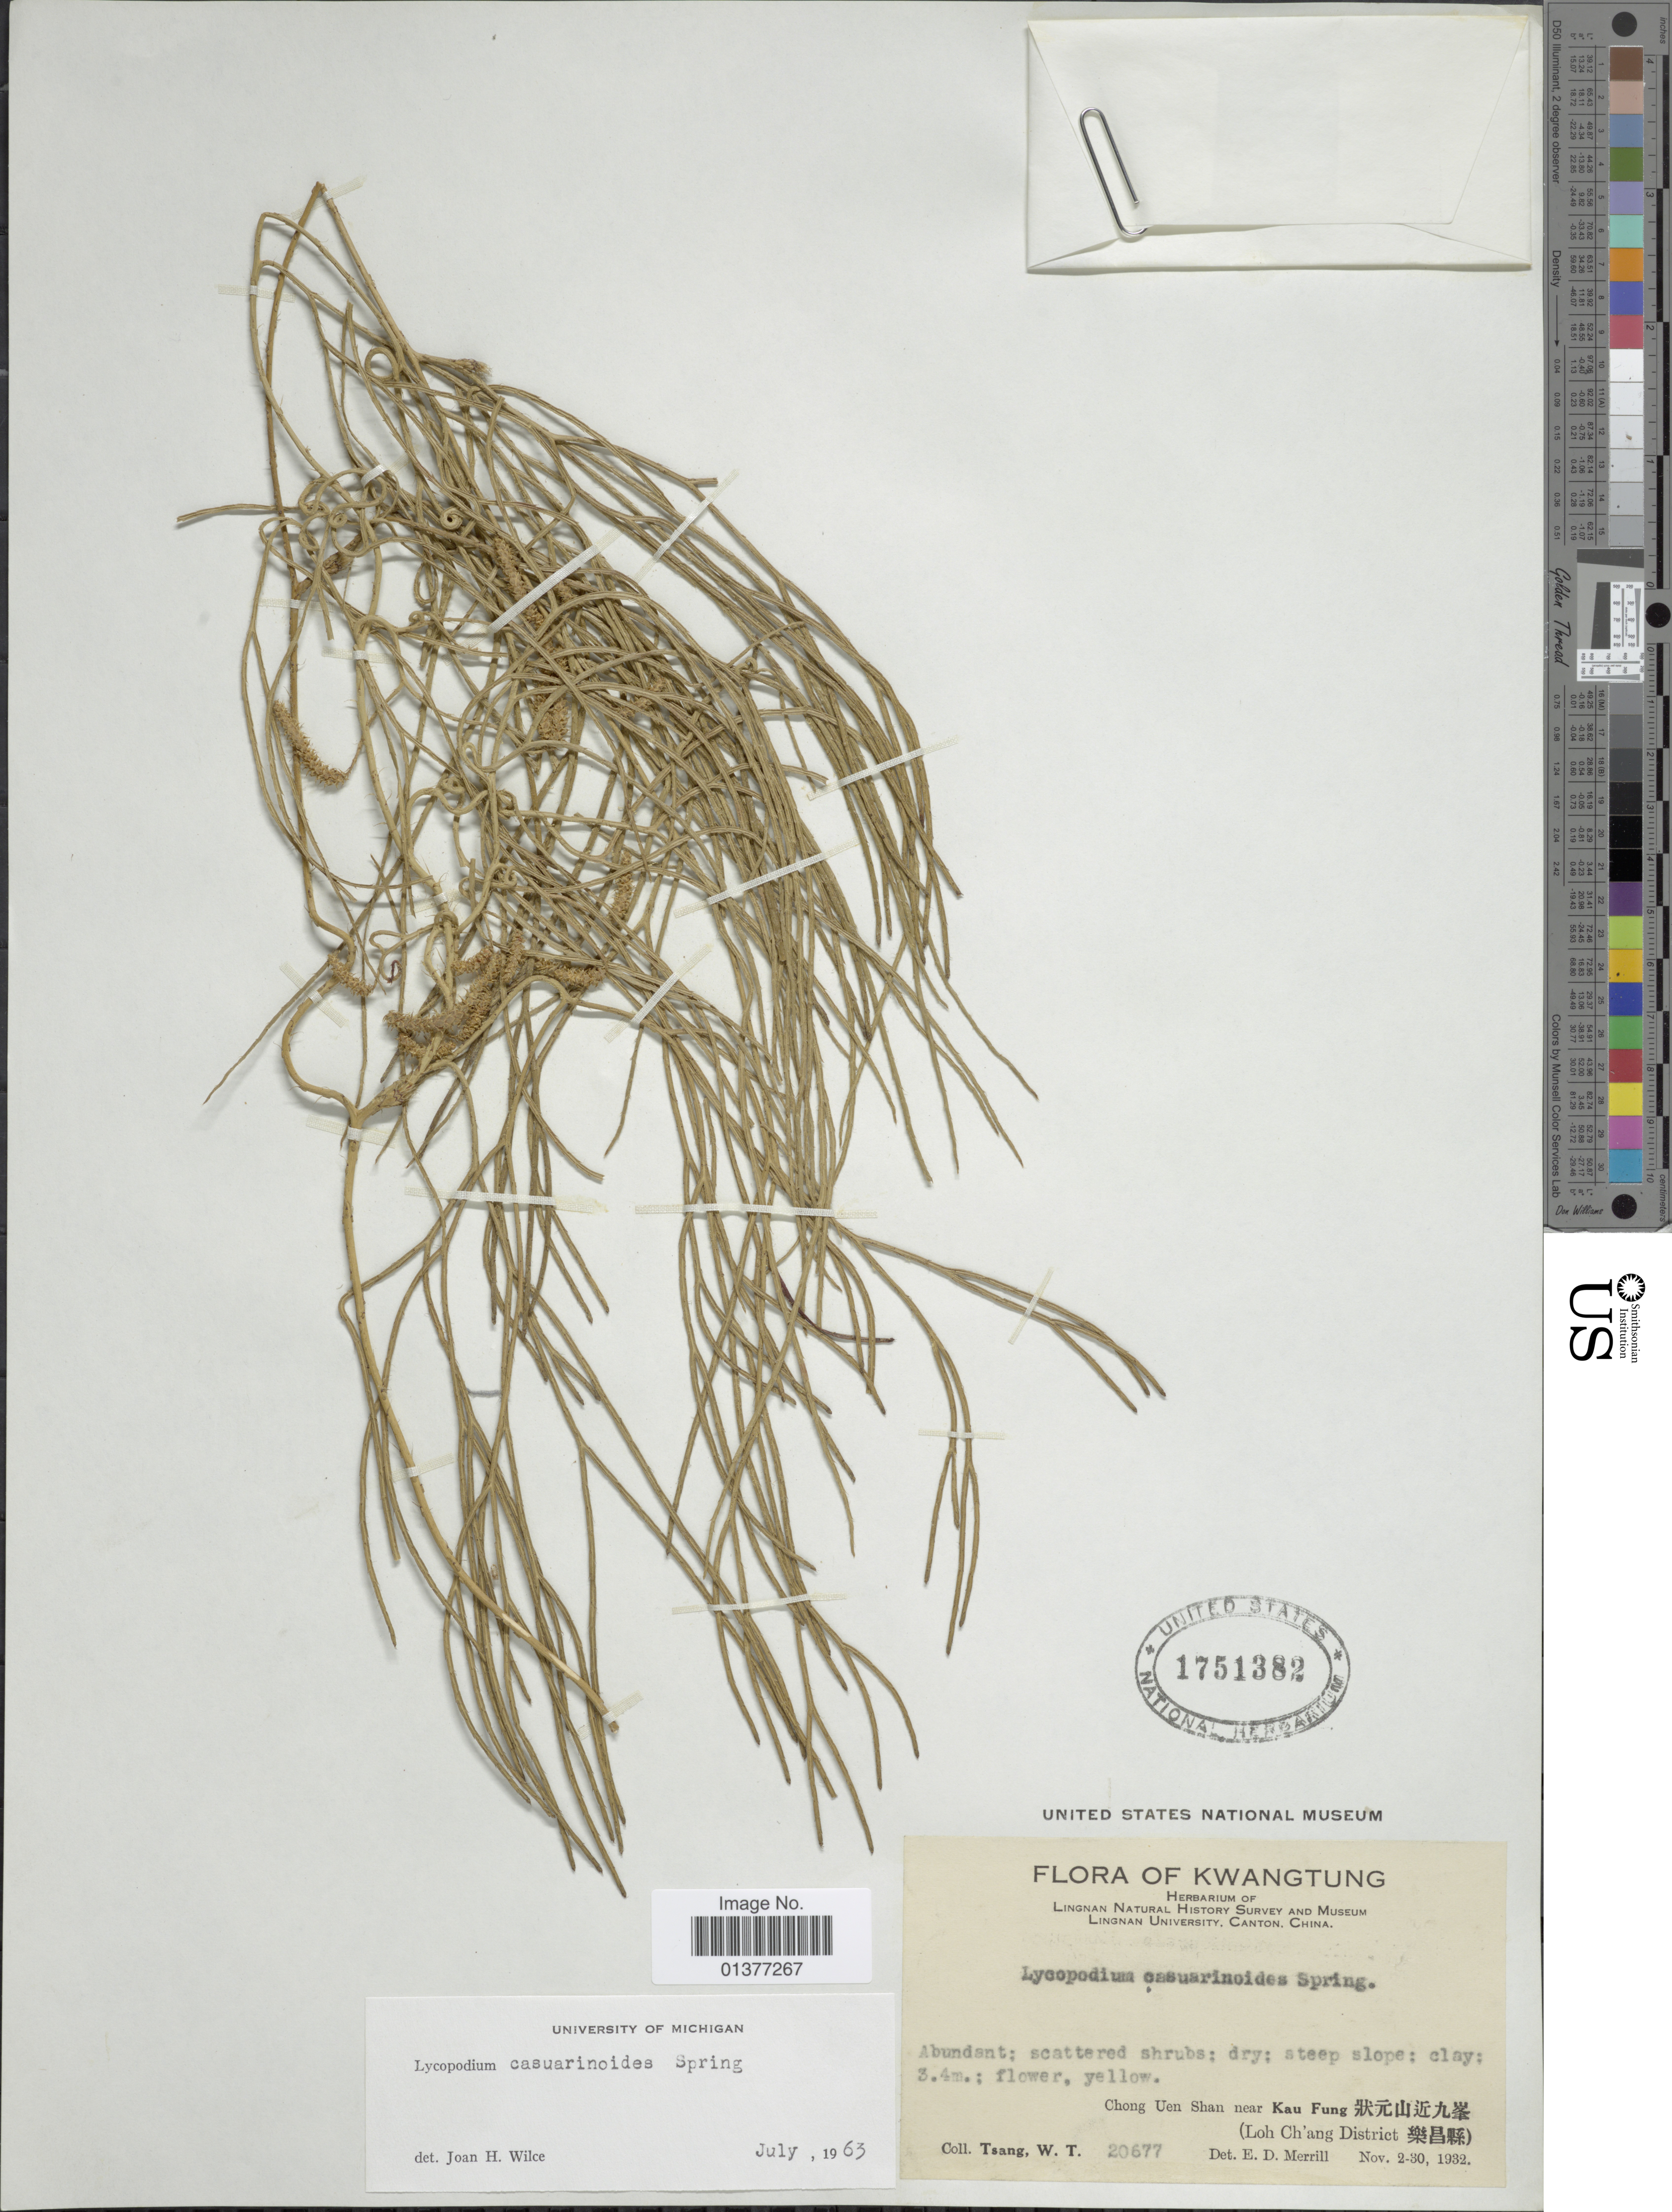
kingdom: Plantae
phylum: Tracheophyta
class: Lycopodiopsida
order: Lycopodiales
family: Lycopodiaceae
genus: Lycopodiastrum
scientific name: Lycopodiastrum casuarinoides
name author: (Spring) Holub ex R.D. Dixit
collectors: W. T. Tsang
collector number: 20677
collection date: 1932-11-02/1932-11-30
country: China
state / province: Guangdong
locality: Kwangtung, Chong Uen Shan near Kau Fung, Loh Ch'ang District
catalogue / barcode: US 1751382